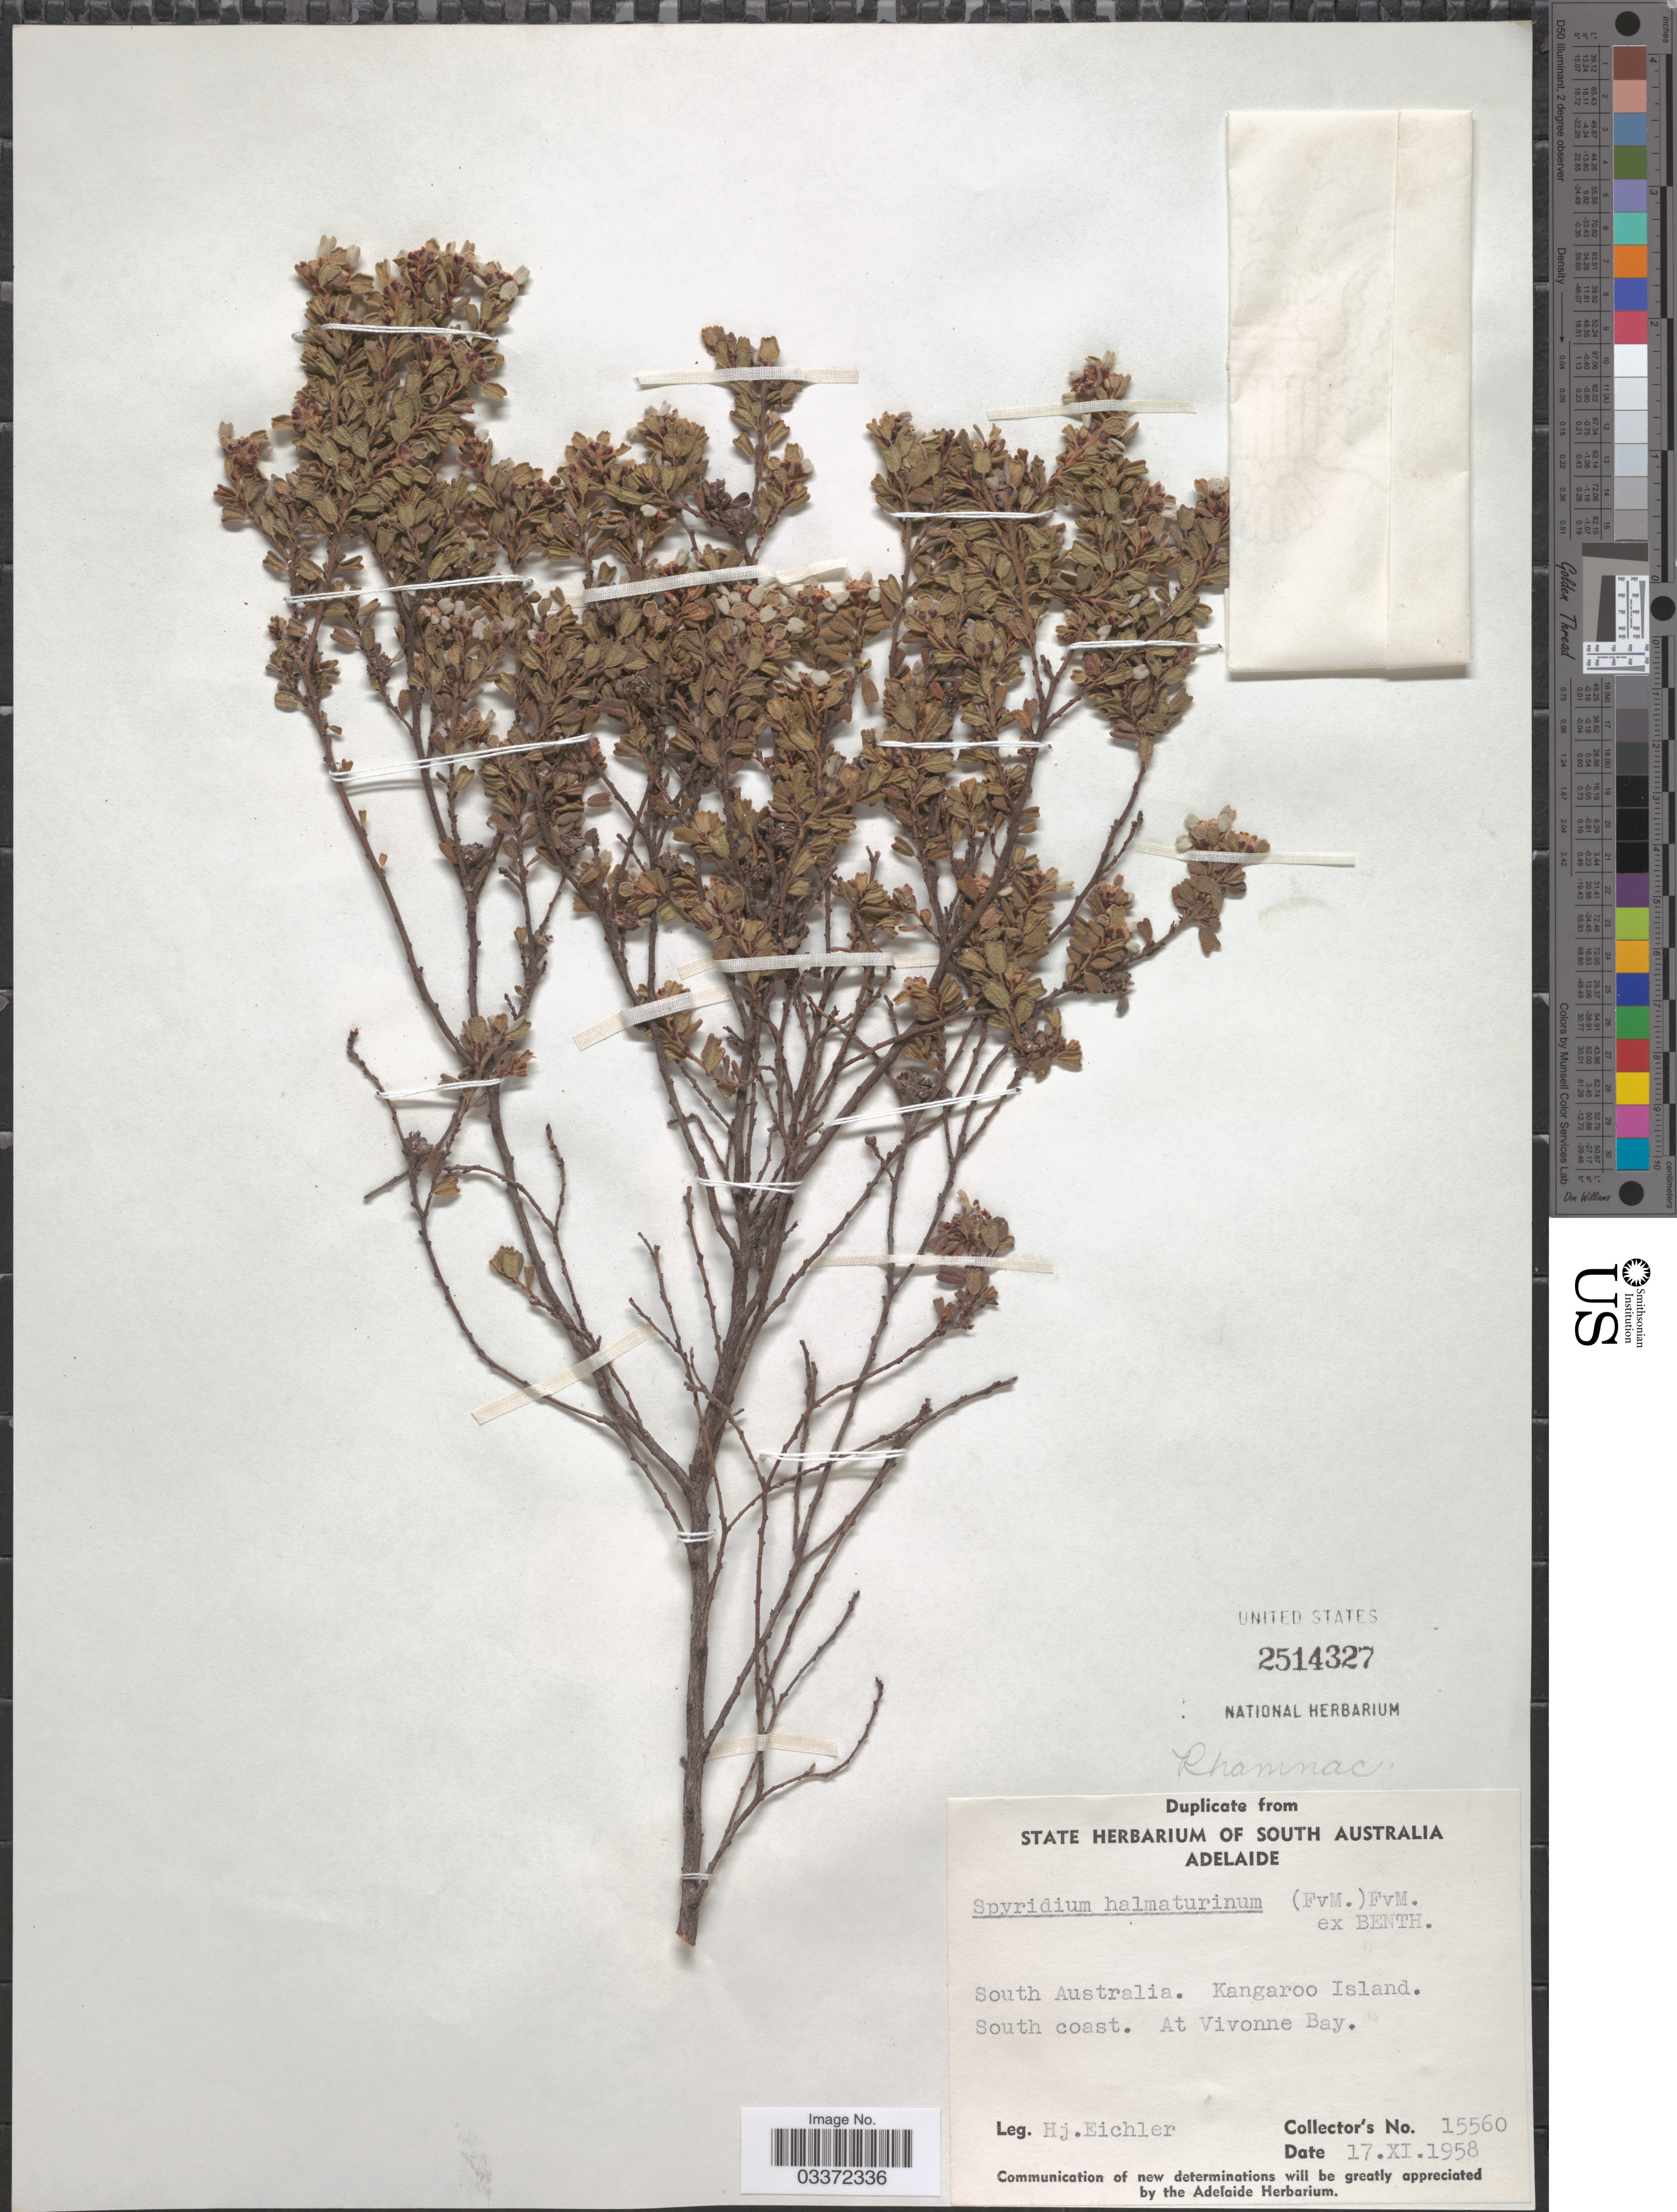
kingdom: Plantae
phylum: Tracheophyta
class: Magnoliopsida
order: Rosales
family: Rhamnaceae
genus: Spyridium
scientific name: Spyridium halmaturinum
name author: F. Muell. ex Benth.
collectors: H. Eichler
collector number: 15560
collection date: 1958-11-17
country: Australia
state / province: South Australia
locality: Kangaroo Island. South coast. At Vivonne Bay.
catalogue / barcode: US 2514327